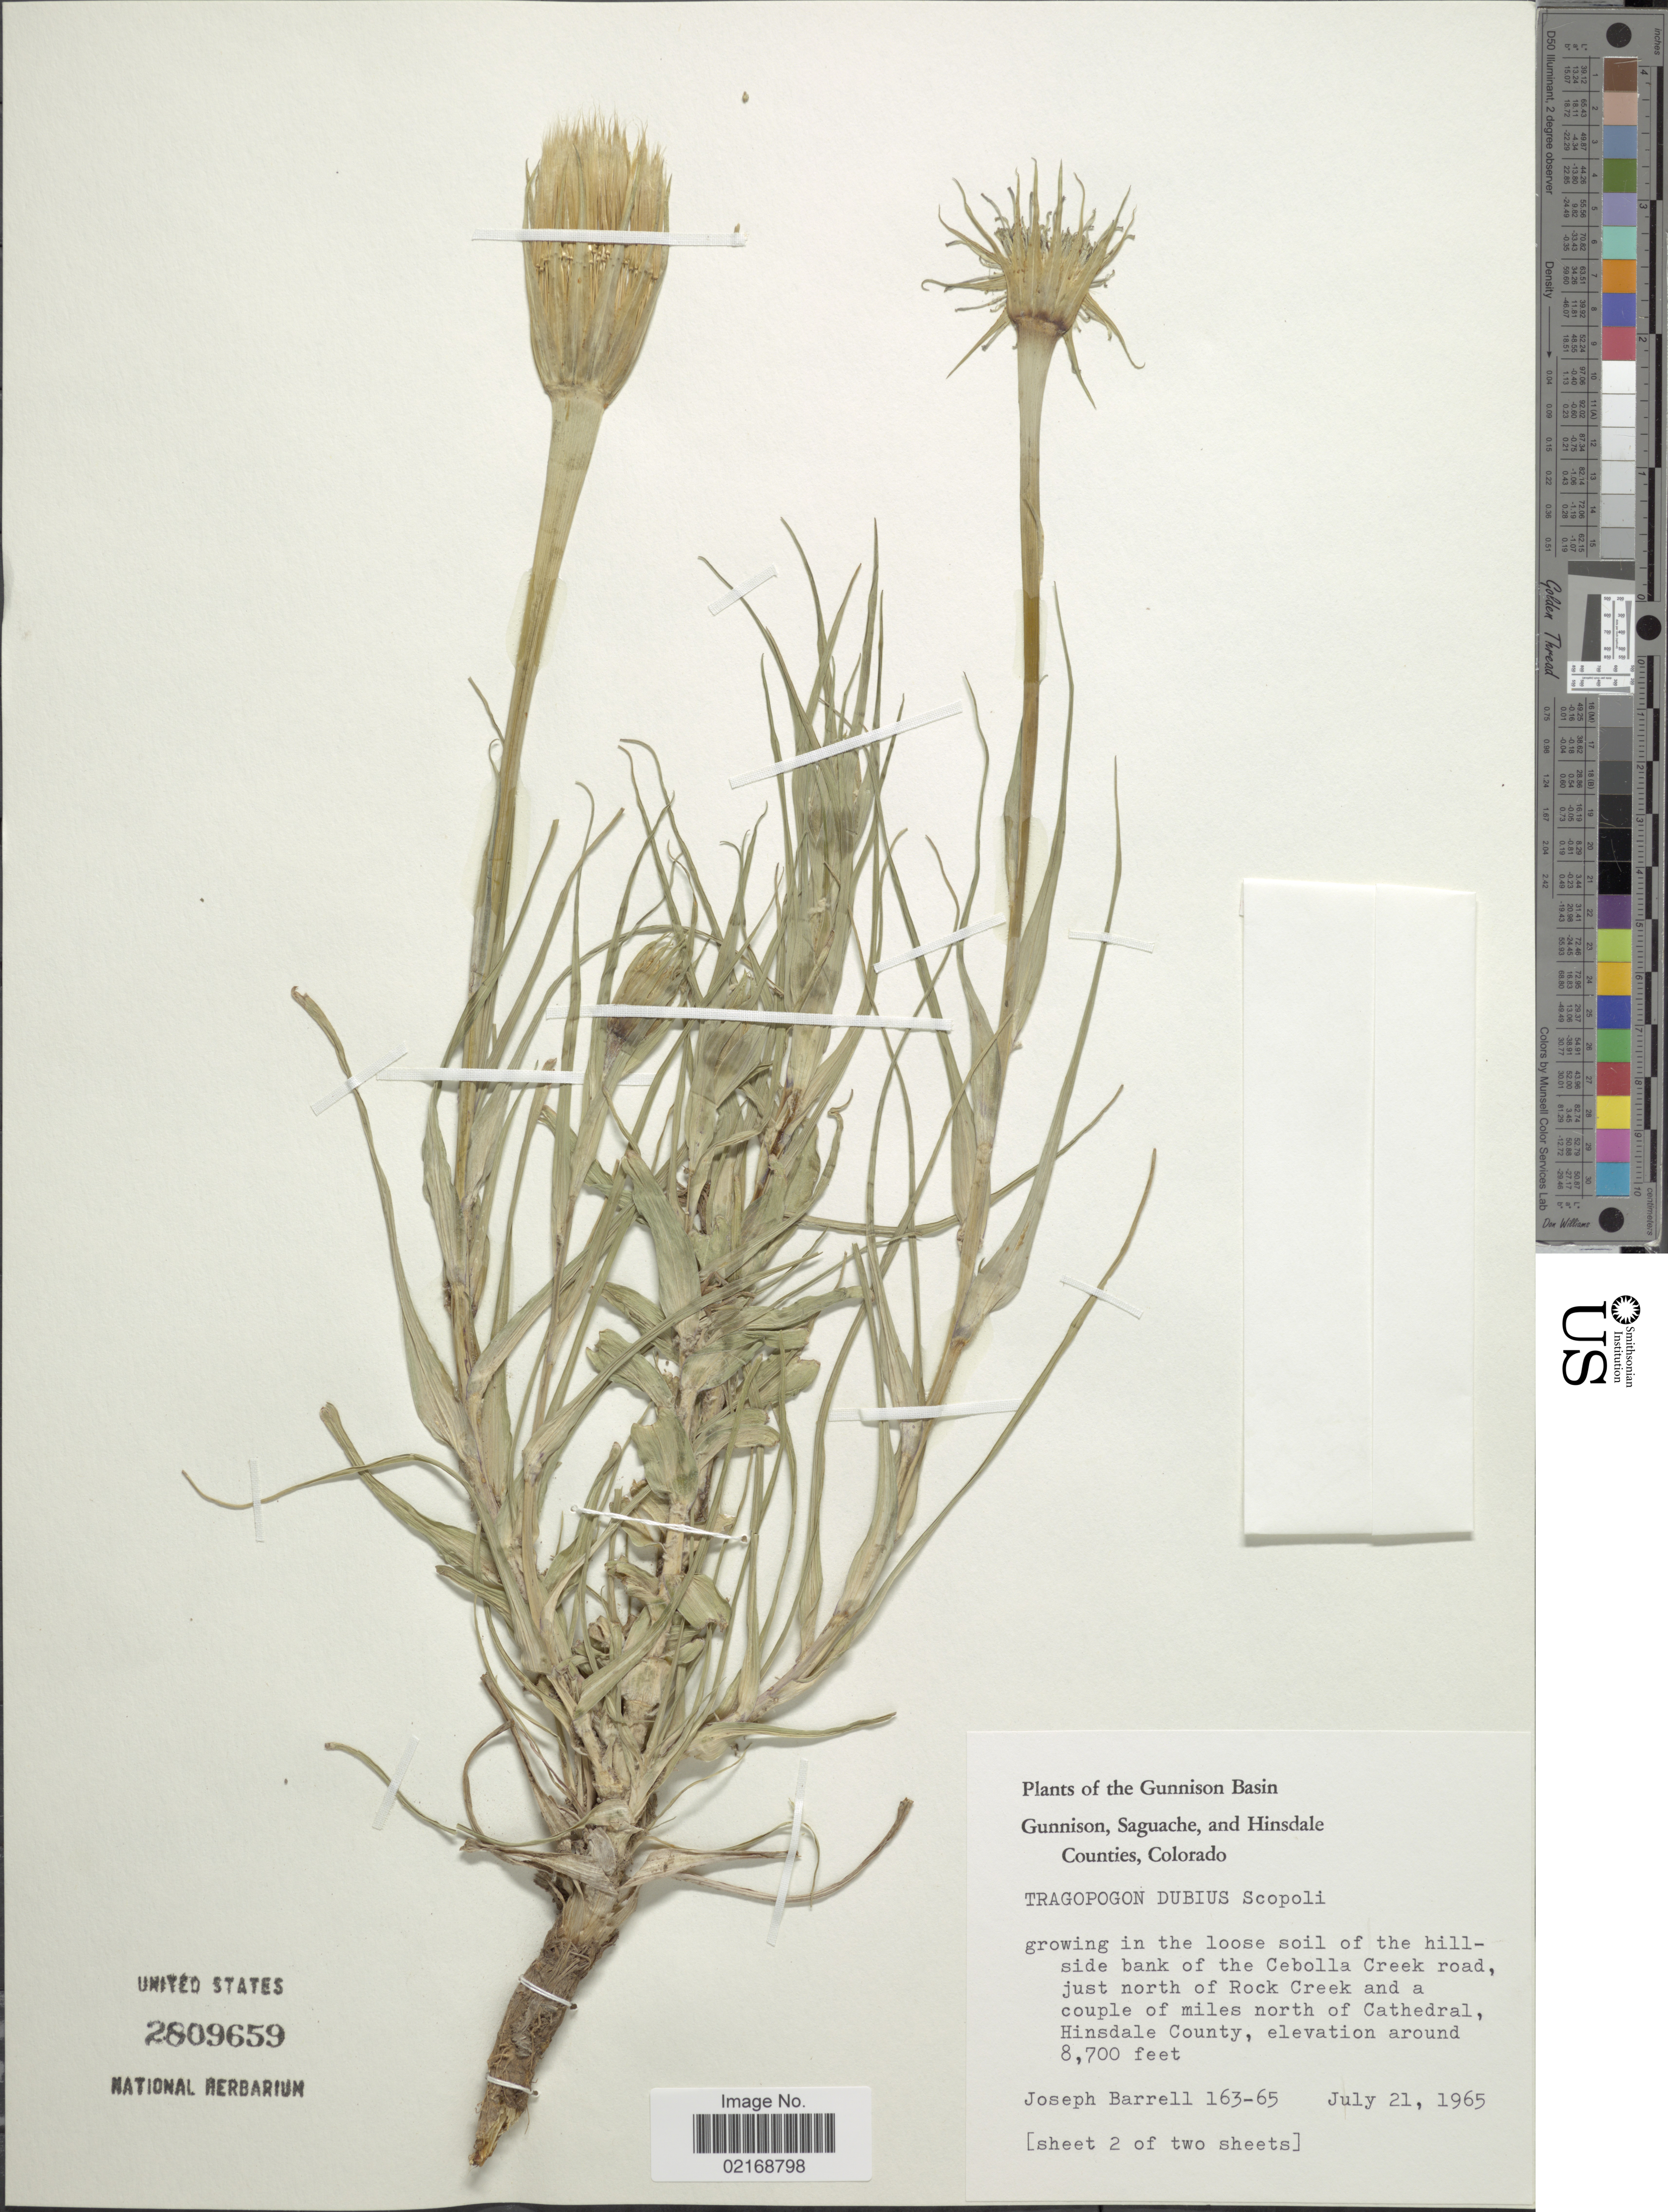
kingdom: Plantae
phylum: Tracheophyta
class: Magnoliopsida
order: Asterales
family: Asteraceae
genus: Tragopogon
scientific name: Tragopogon dubius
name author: Scop.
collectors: J. Barrell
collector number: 163-65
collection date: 1965-07-21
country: United States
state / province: Colorado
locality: Gunnison Basin. hillside bank of the Cebolla Creek road, just north of Rock Creek and a couple miles north of Cathedral, Hinsdale County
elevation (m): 2652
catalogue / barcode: US 2809659